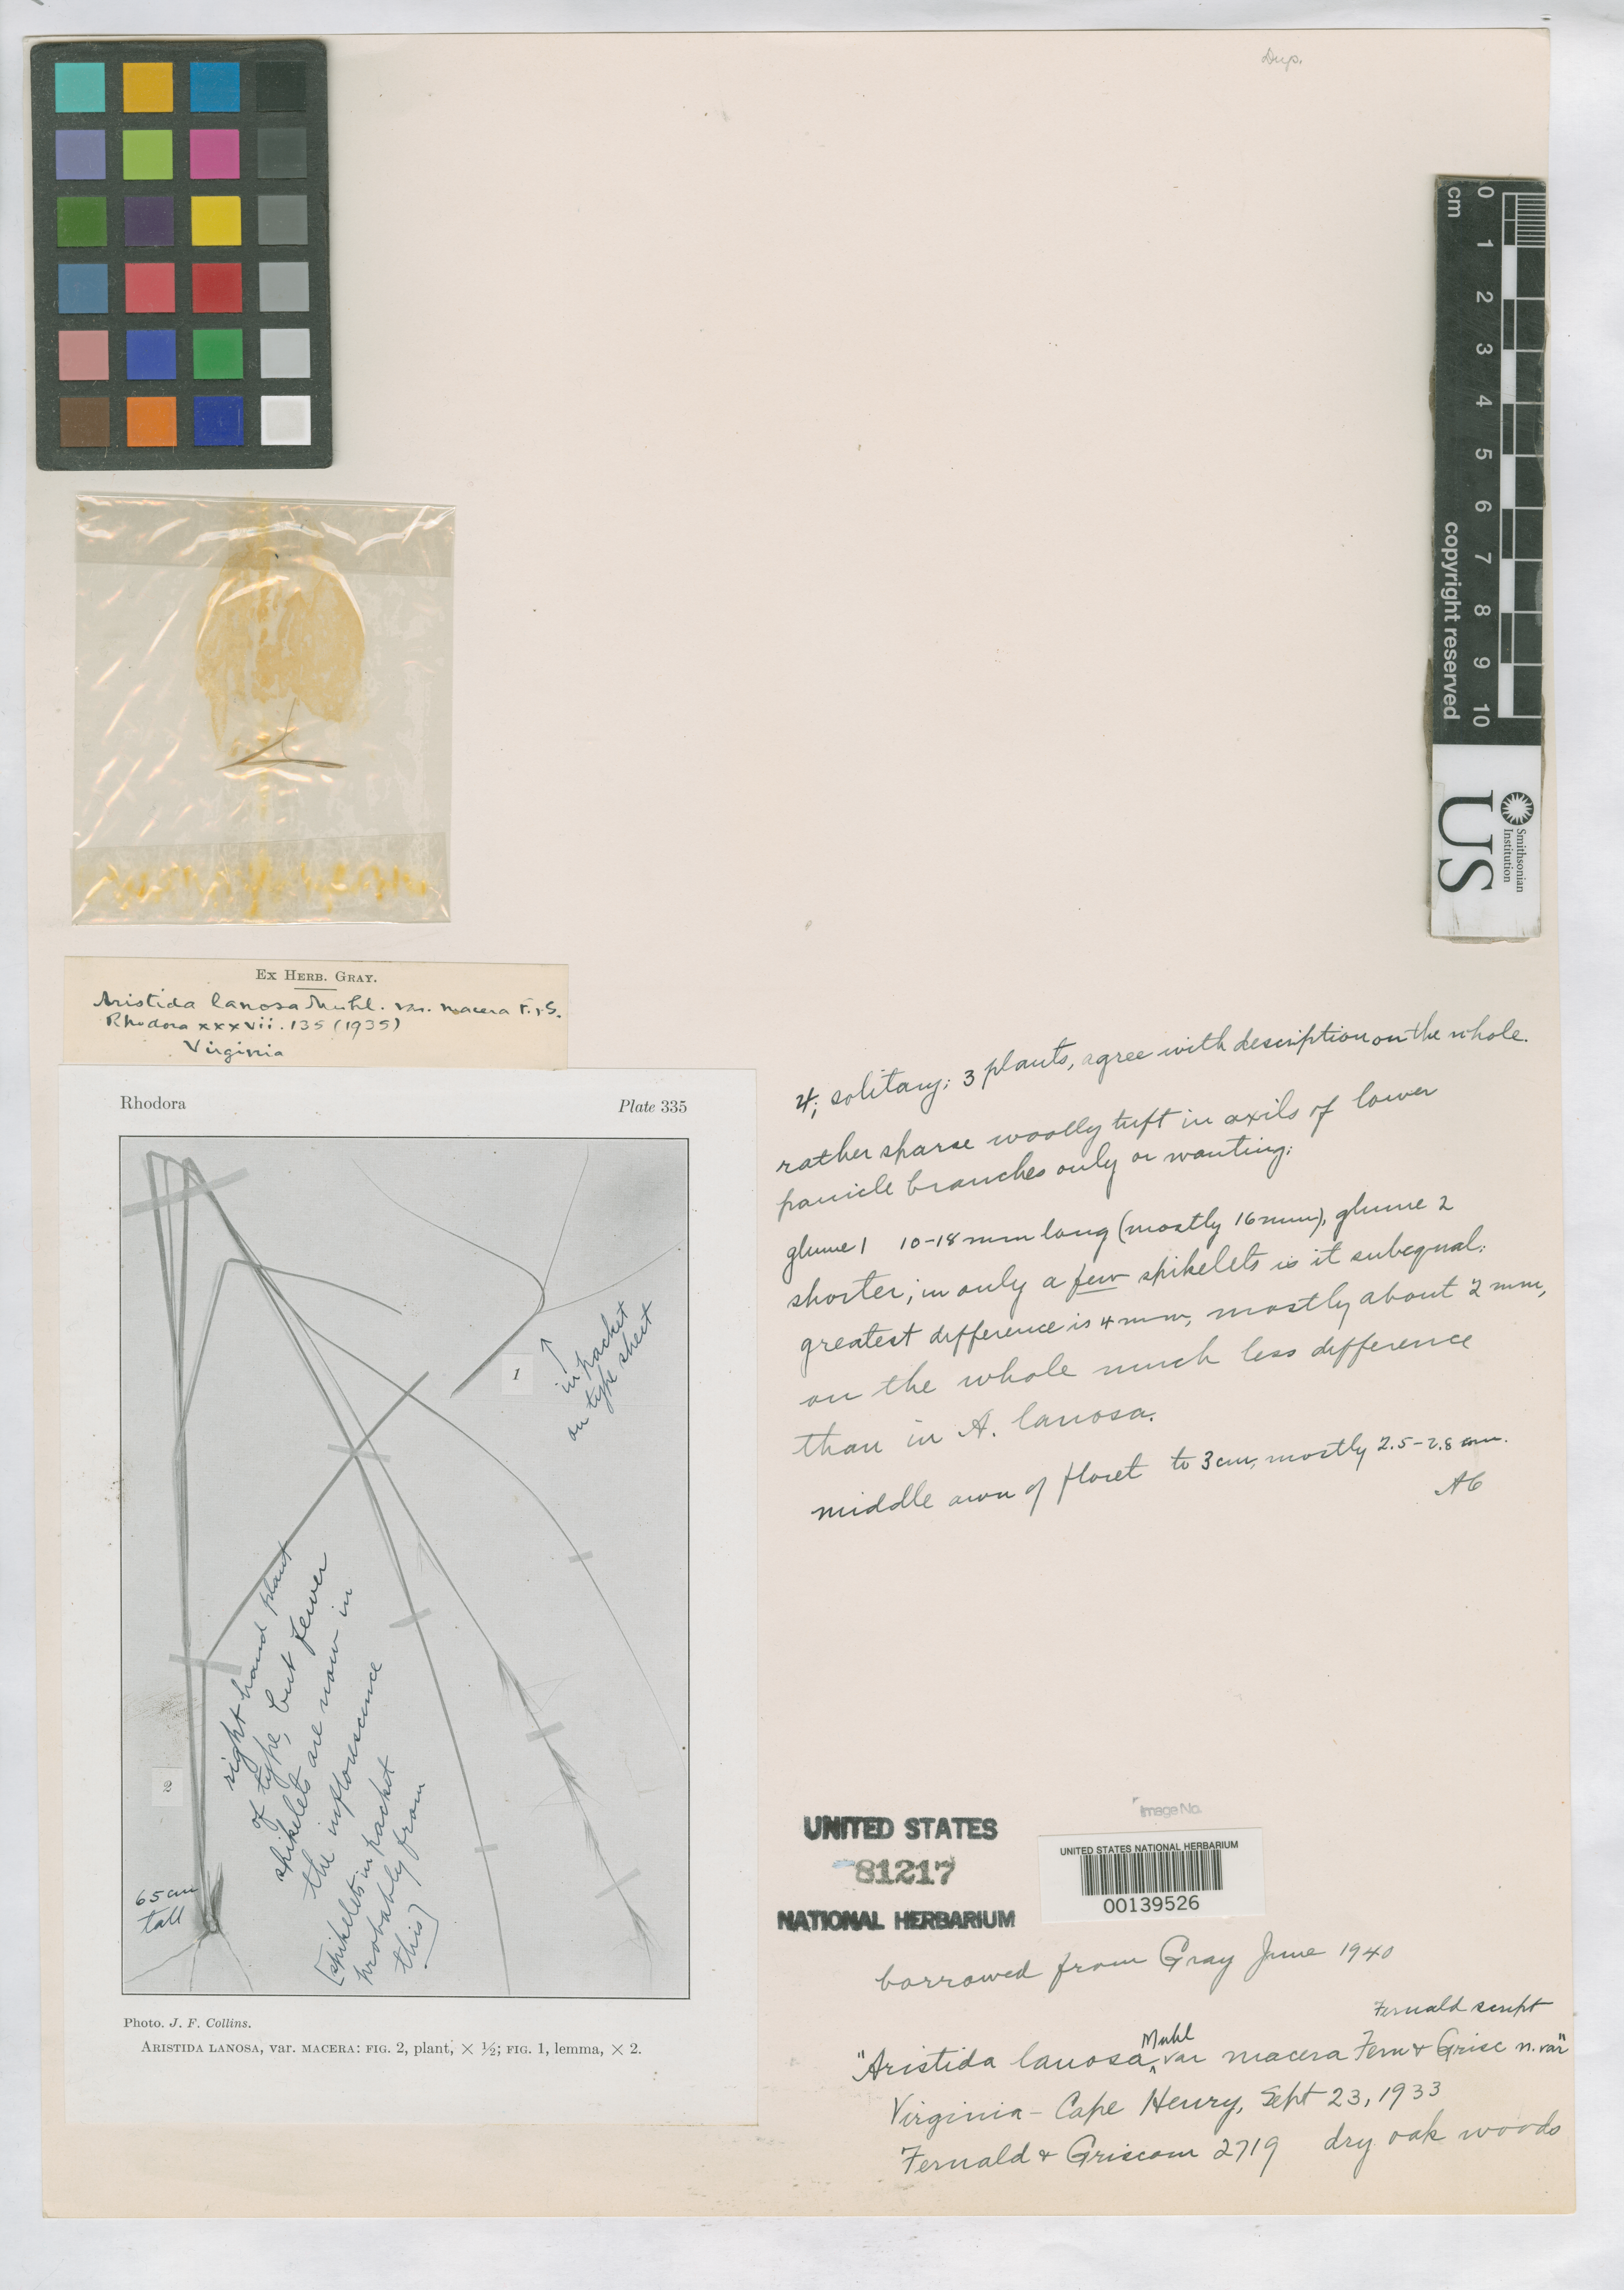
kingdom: Plantae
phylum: Tracheophyta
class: Liliopsida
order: Poales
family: Poaceae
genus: Aristida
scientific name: Aristida lanosa var. macera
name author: Fernald & Griscom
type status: Type Fragment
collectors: M. L. Fernald & L. Griscom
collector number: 2719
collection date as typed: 23 Sep 1933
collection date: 1933-09-23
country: United States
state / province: Virginia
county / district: City of Virginia Beach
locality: Cape Henry.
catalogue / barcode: US 81217